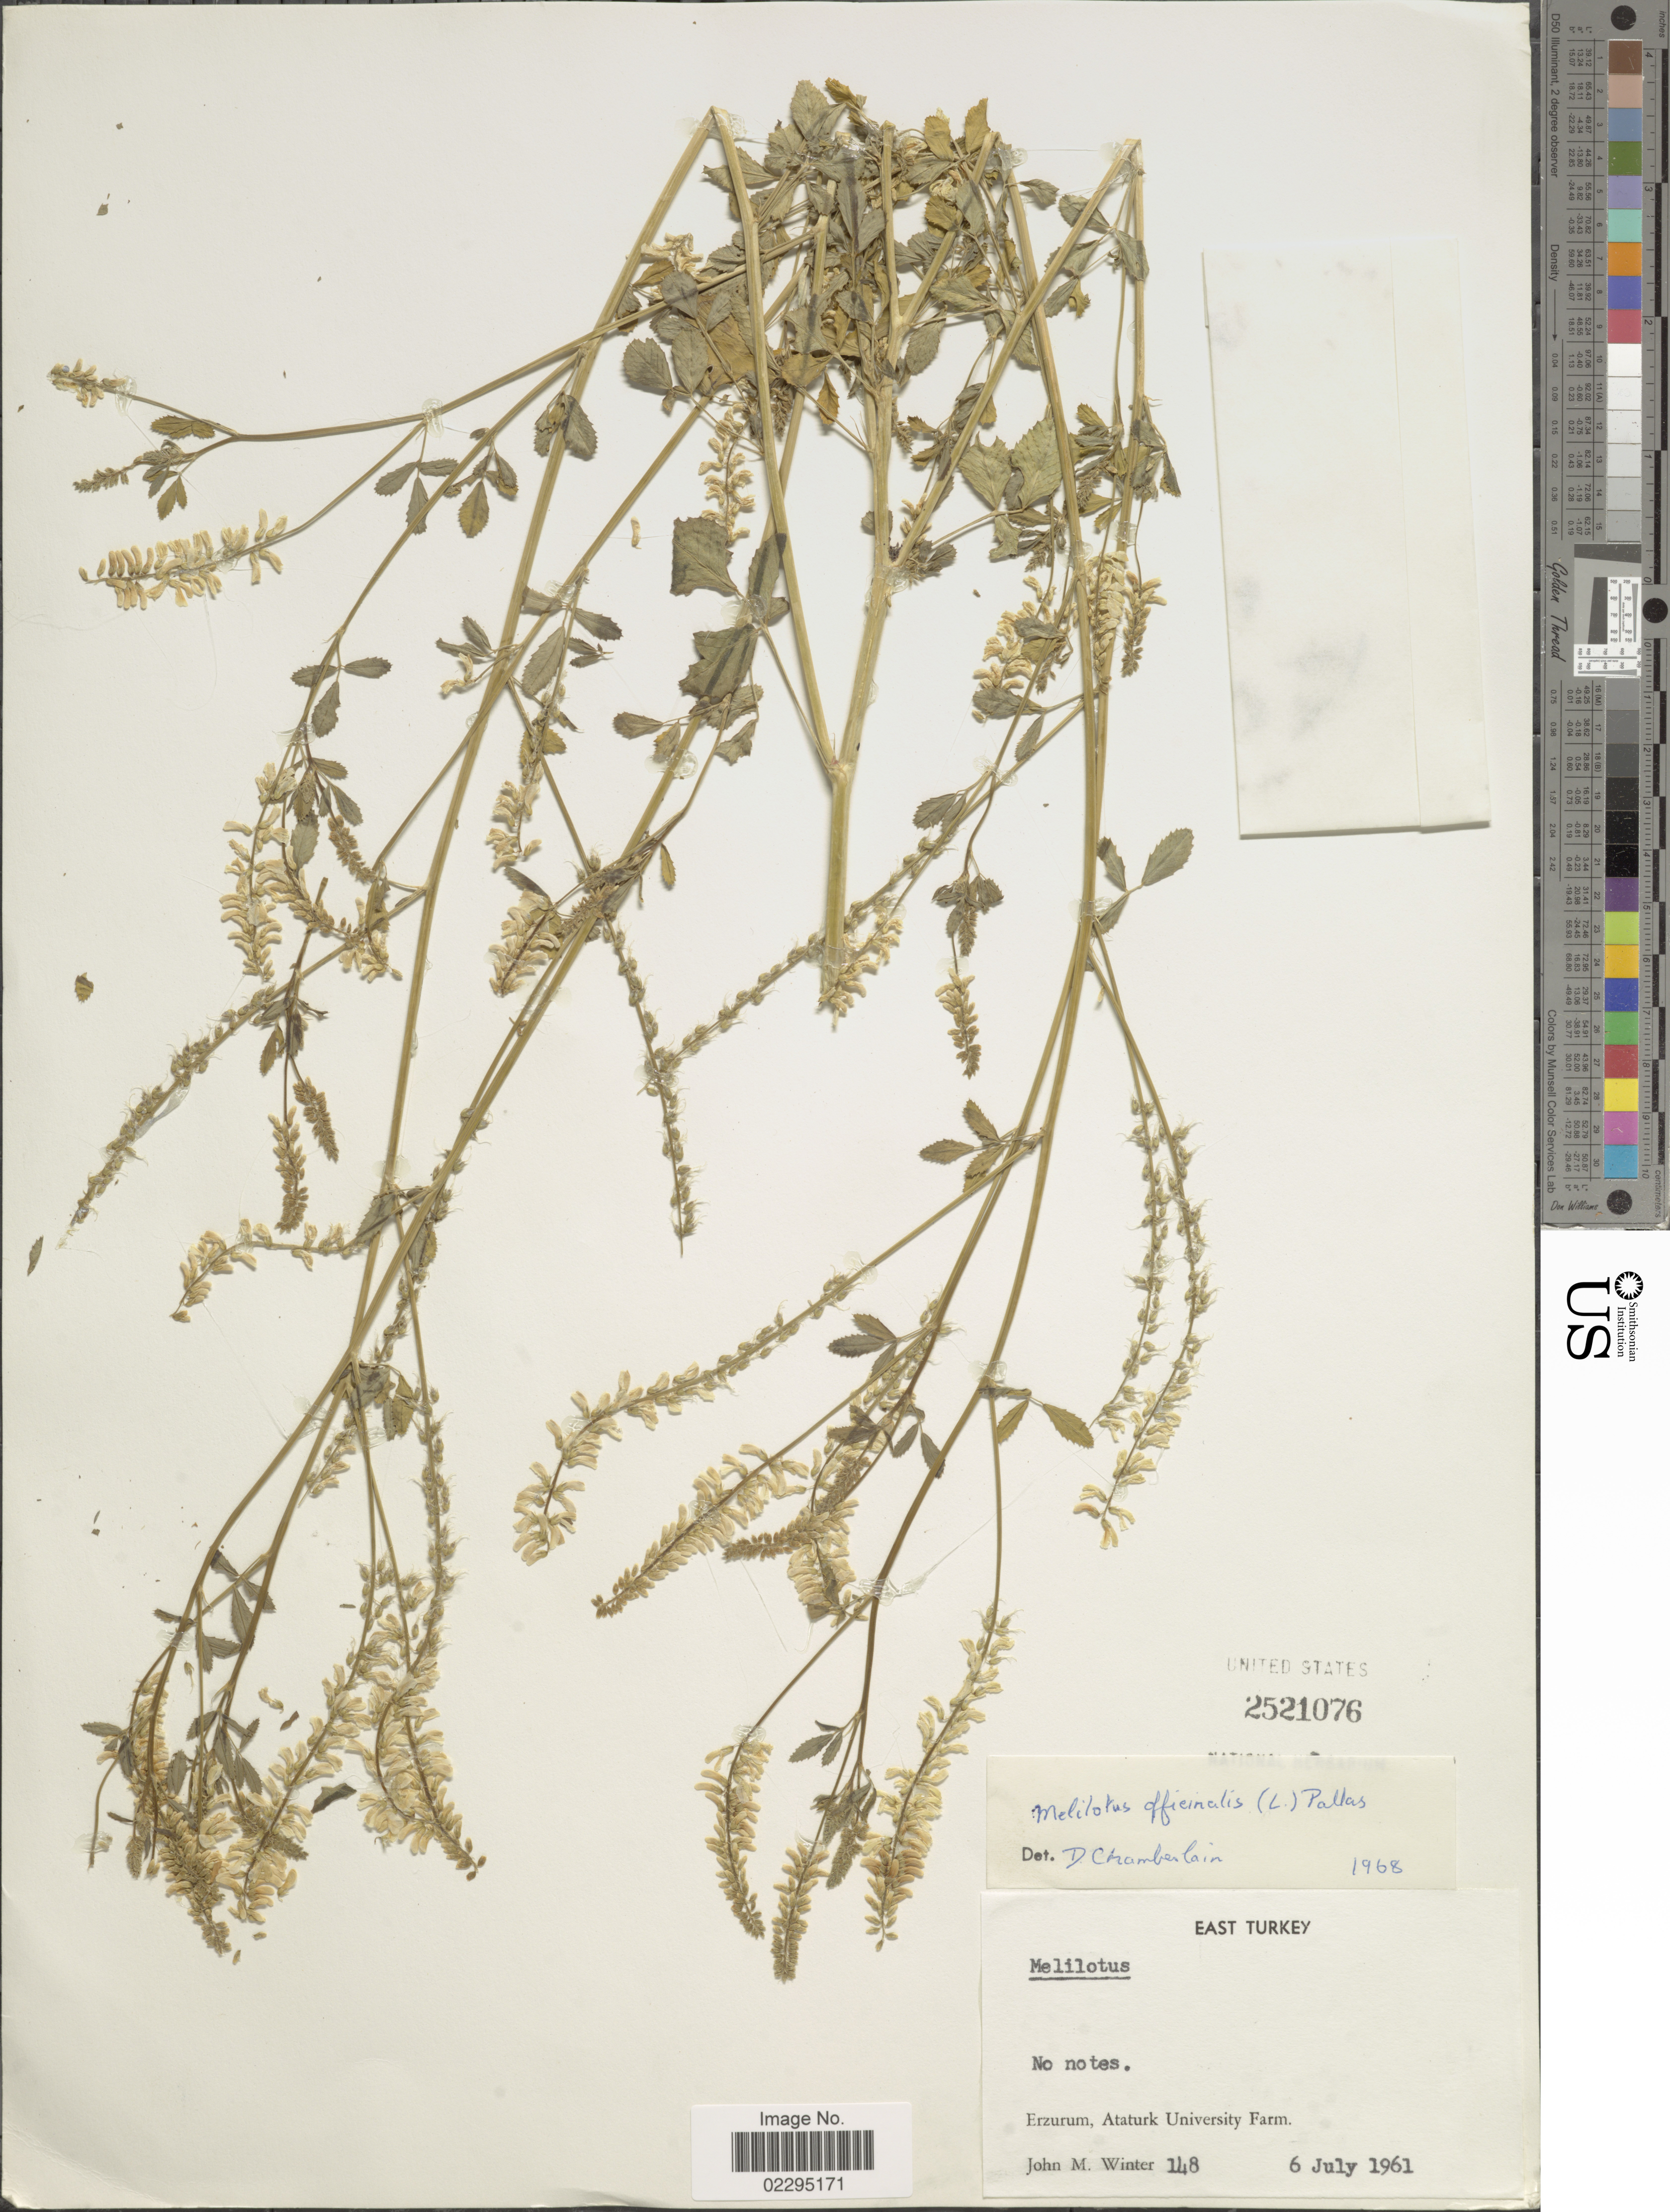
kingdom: Plantae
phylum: Tracheophyta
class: Magnoliopsida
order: Fabales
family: Fabaceae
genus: Melilotus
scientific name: Melilotus officinalis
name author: (L.) Lam.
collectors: J. M. Winter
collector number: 148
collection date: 1961-07-06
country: Turkey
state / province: Erzurum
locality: East Turkey, Erzurum, Ataturk University Farm.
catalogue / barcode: US 2521076